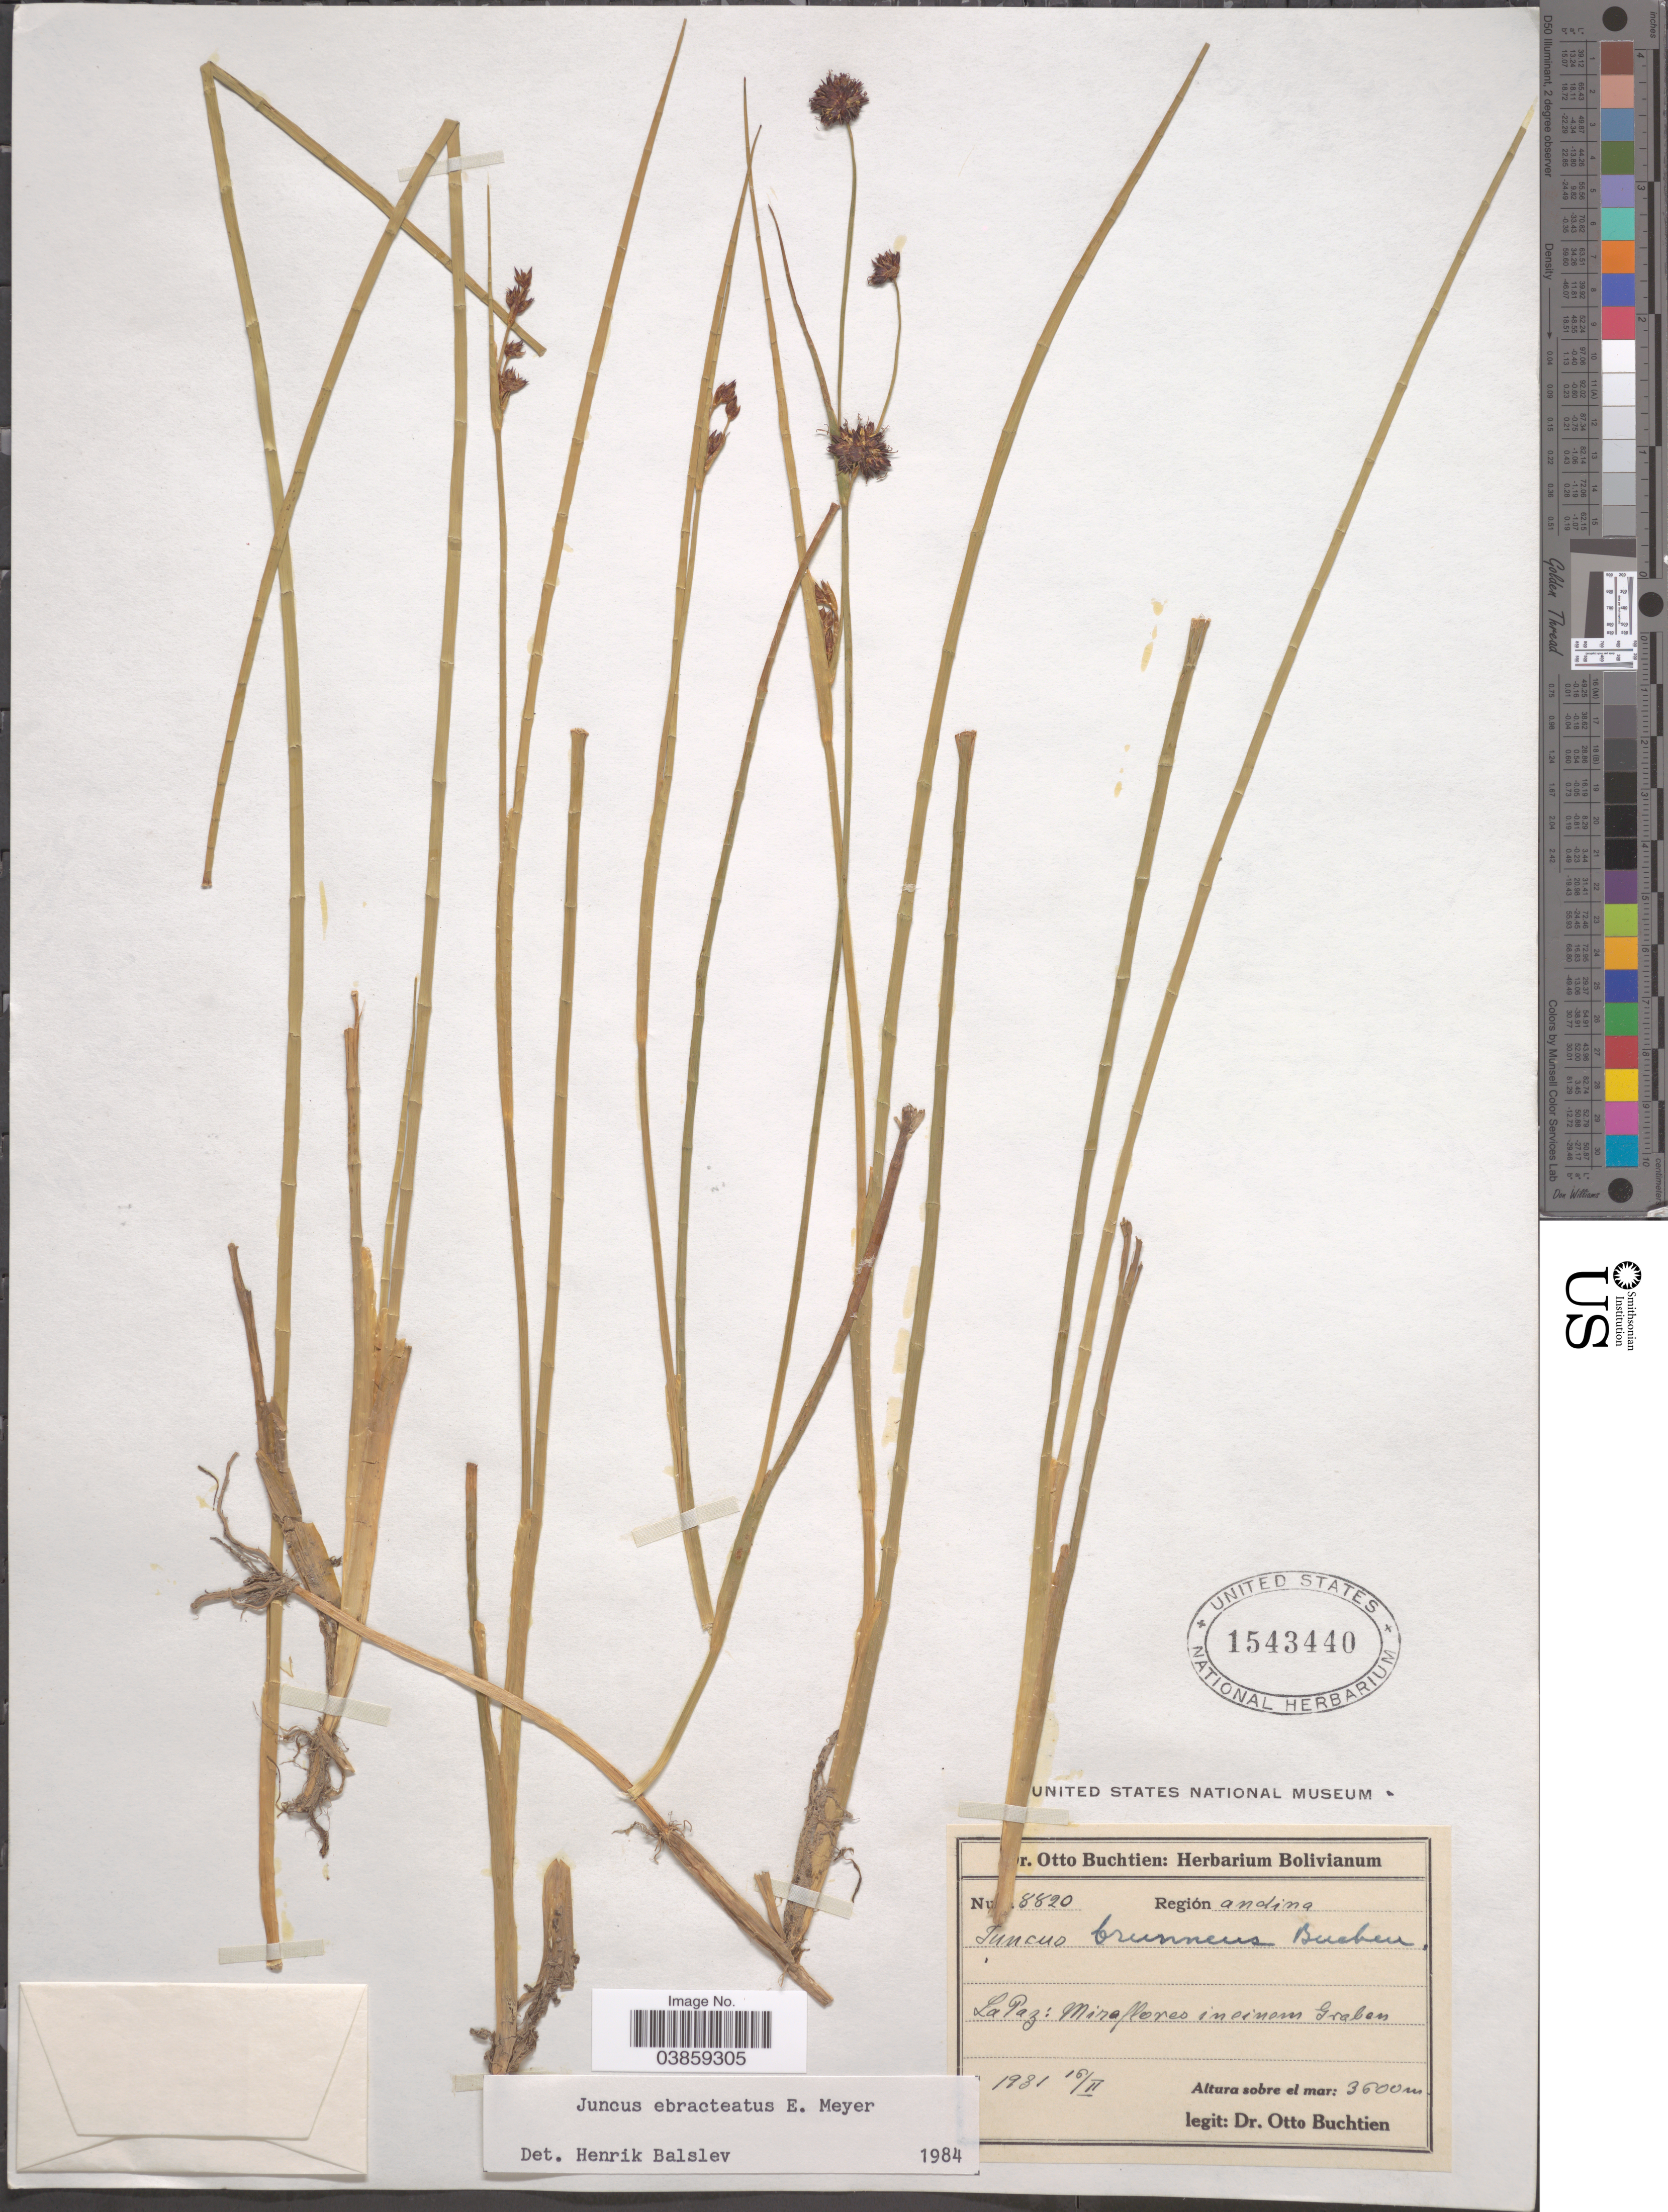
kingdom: Plantae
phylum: Tracheophyta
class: Liliopsida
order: Poales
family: Juncaceae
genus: Juncus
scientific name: Juncus ebracteatus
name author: E. Mey.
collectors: O. Buchtien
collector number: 8820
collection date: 1981-02-16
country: Bolivia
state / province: La Paz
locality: Región andina. Miraflores incenens Graben.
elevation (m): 3600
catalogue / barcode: US 1543440